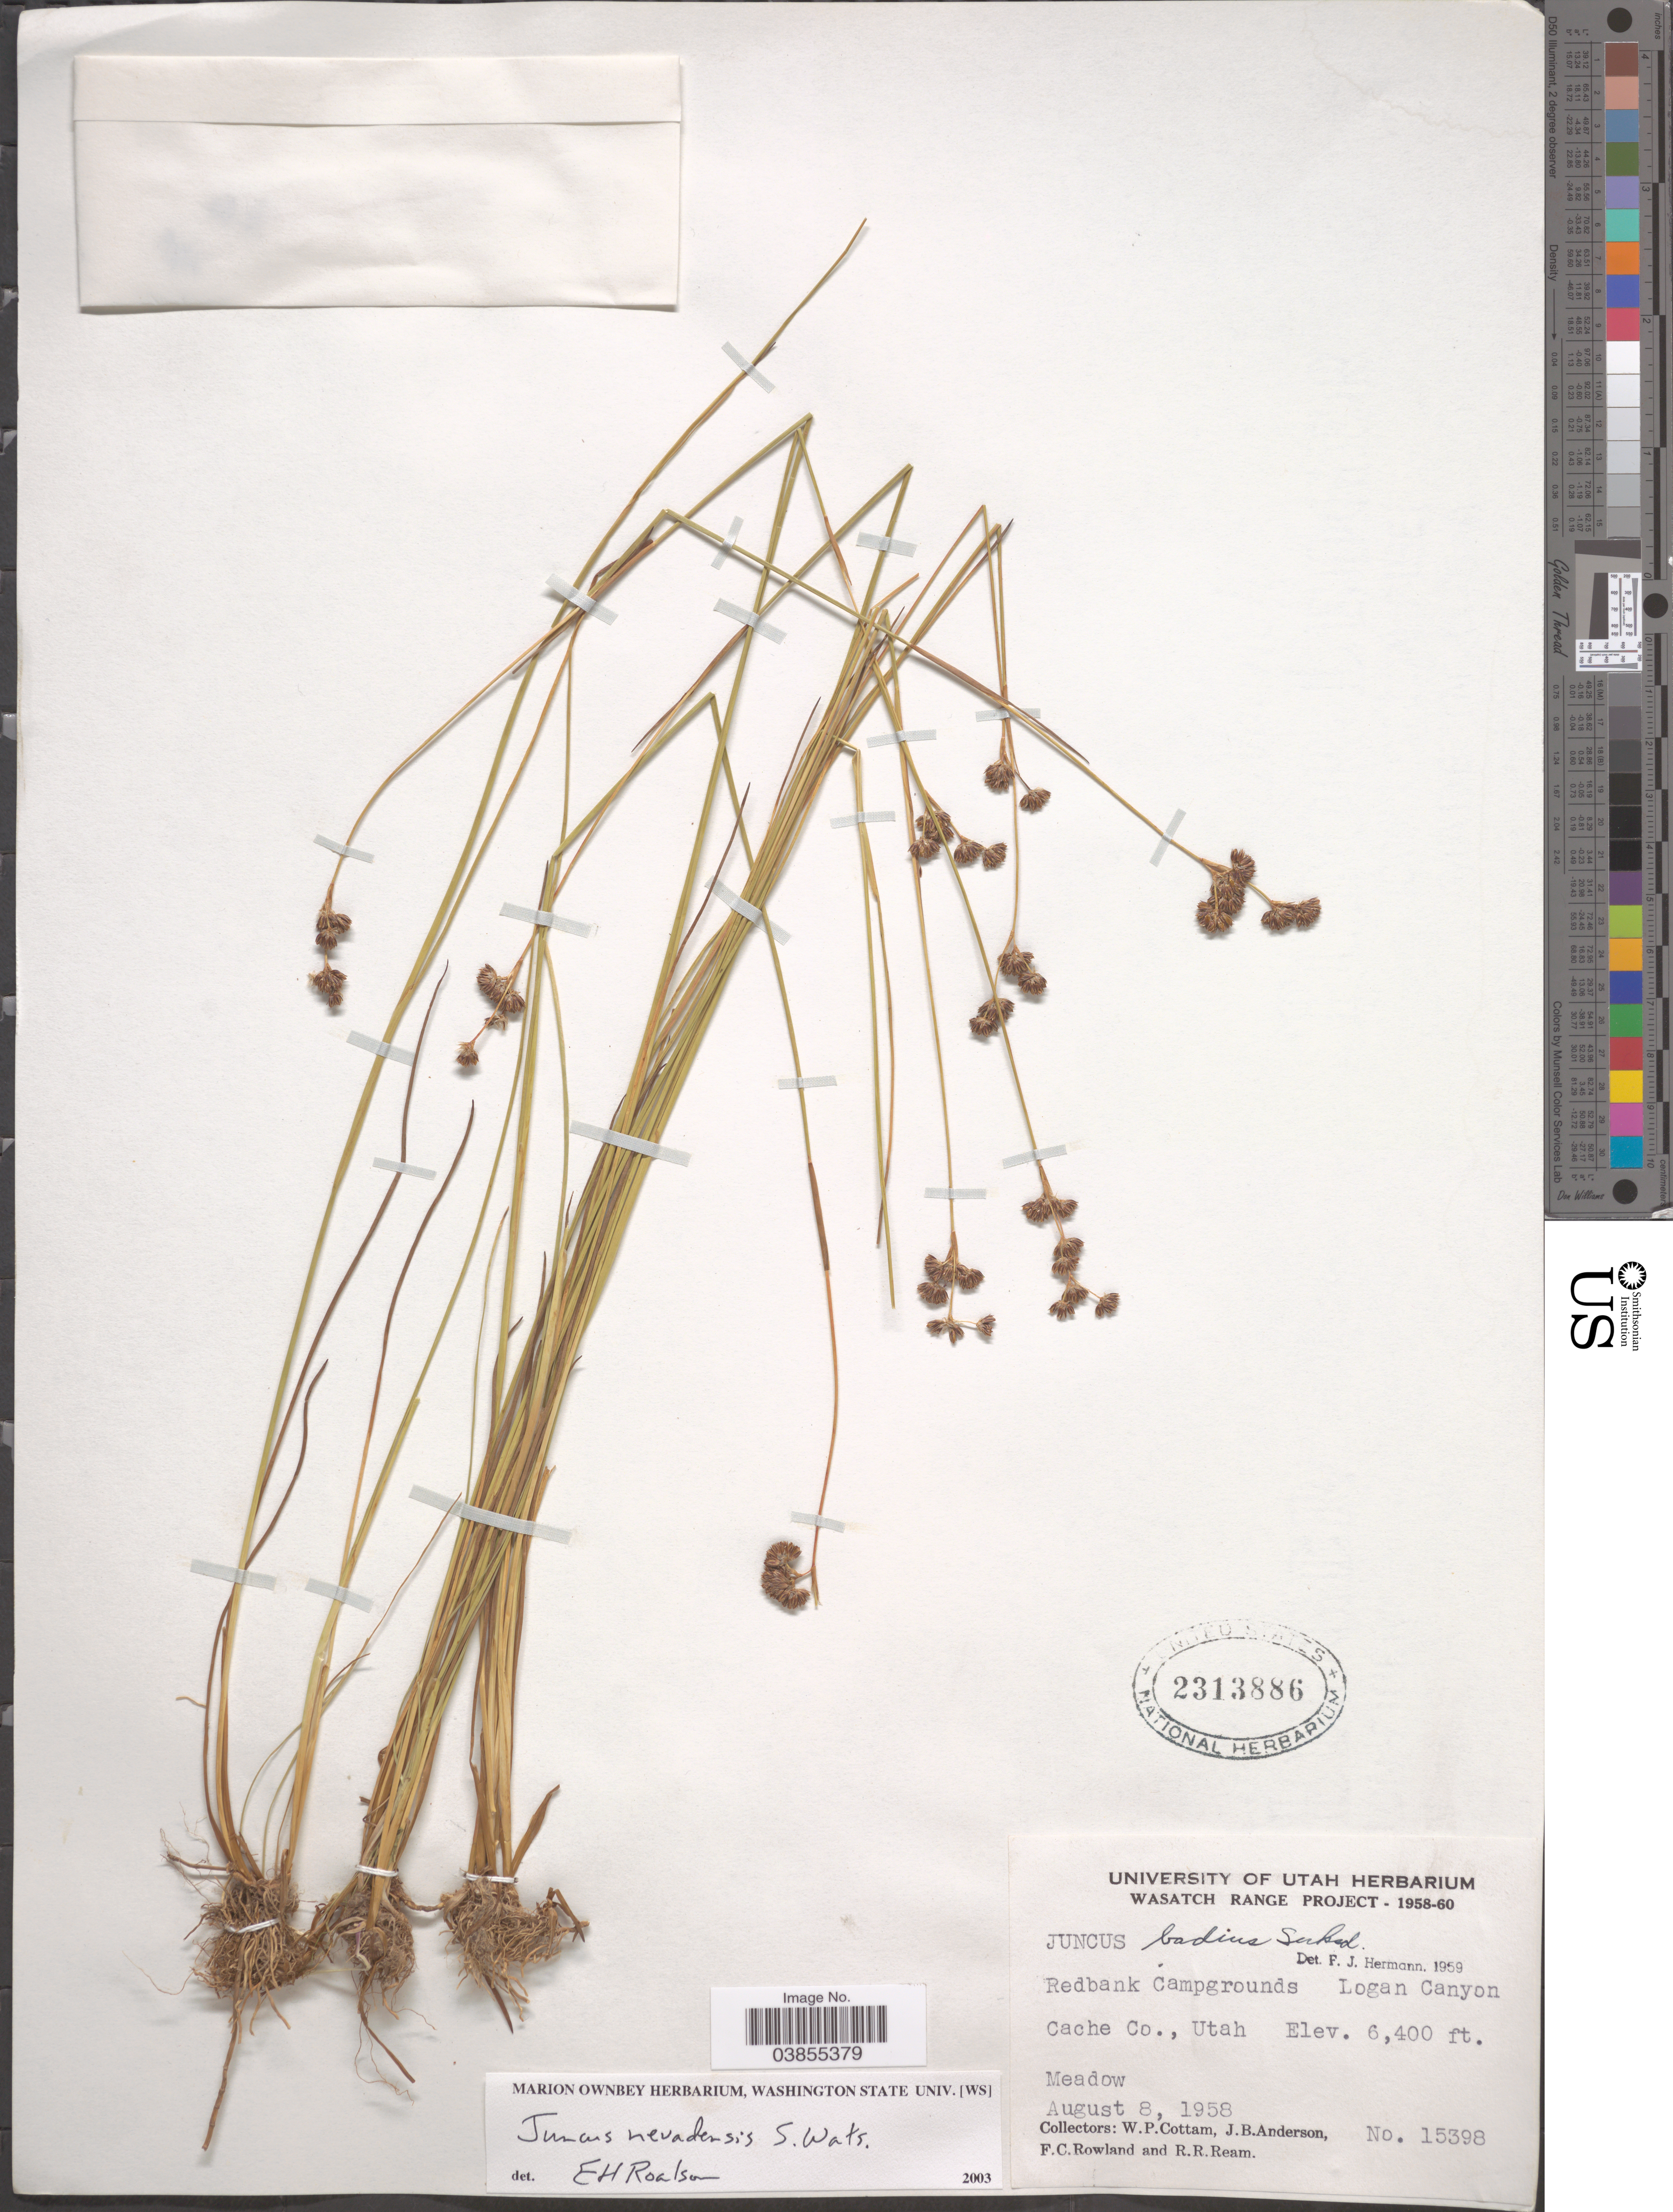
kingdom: Plantae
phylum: Tracheophyta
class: Liliopsida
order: Poales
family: Juncaceae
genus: Juncus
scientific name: Juncus nevadensis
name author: S. Watson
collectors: W. Cottam, J. P. Anderson, F. Rowland & R. Ream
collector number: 15398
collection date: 1958-08-08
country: United States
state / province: Utah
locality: Redbank Campgrounds, Logan Canyon, Cache Co.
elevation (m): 1951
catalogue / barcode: US 2313886